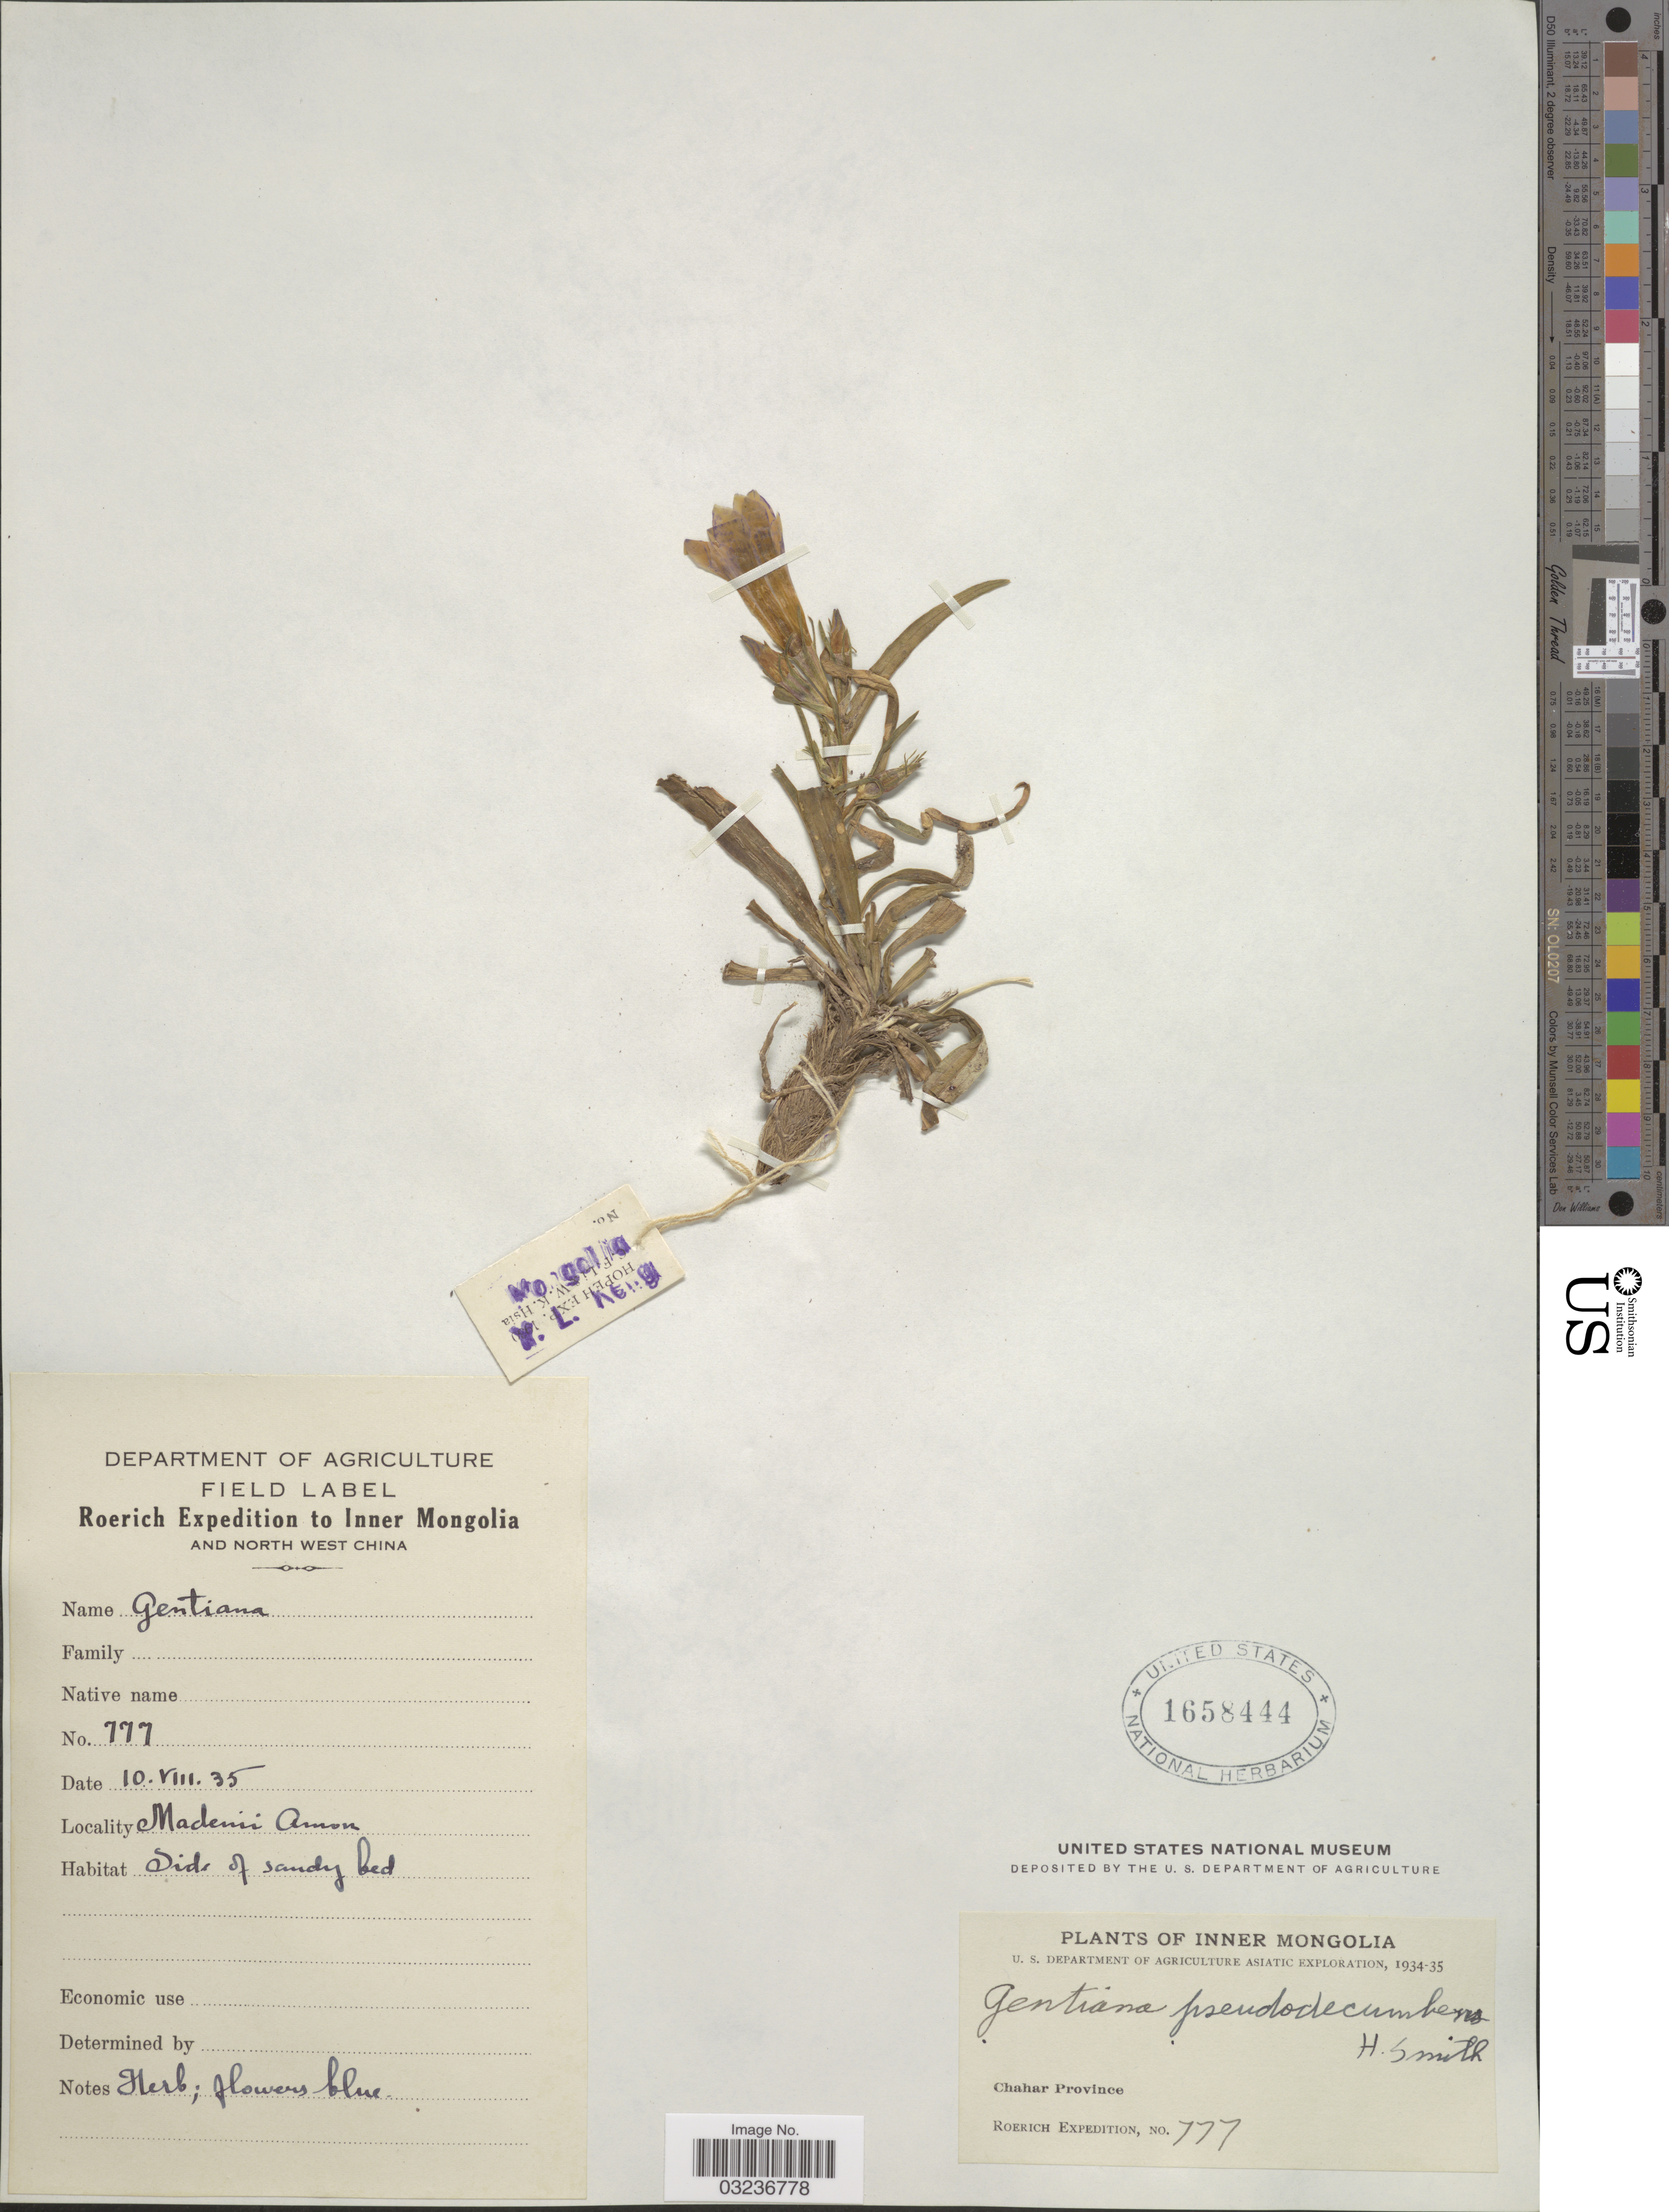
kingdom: Plantae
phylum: Tracheophyta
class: Magnoliopsida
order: Gentianales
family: Gentianaceae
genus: Gentiana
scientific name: Gentiana pseudodecumbens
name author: Harry Sm.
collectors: Roerich Expedition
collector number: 777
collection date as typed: Transcribed d/m/y: 10/8/35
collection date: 1935-08-10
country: China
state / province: Nei Monggol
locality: Inner Mongolia. Northwest China. Madenii Amon. Chahar Province.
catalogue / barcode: US 1658444